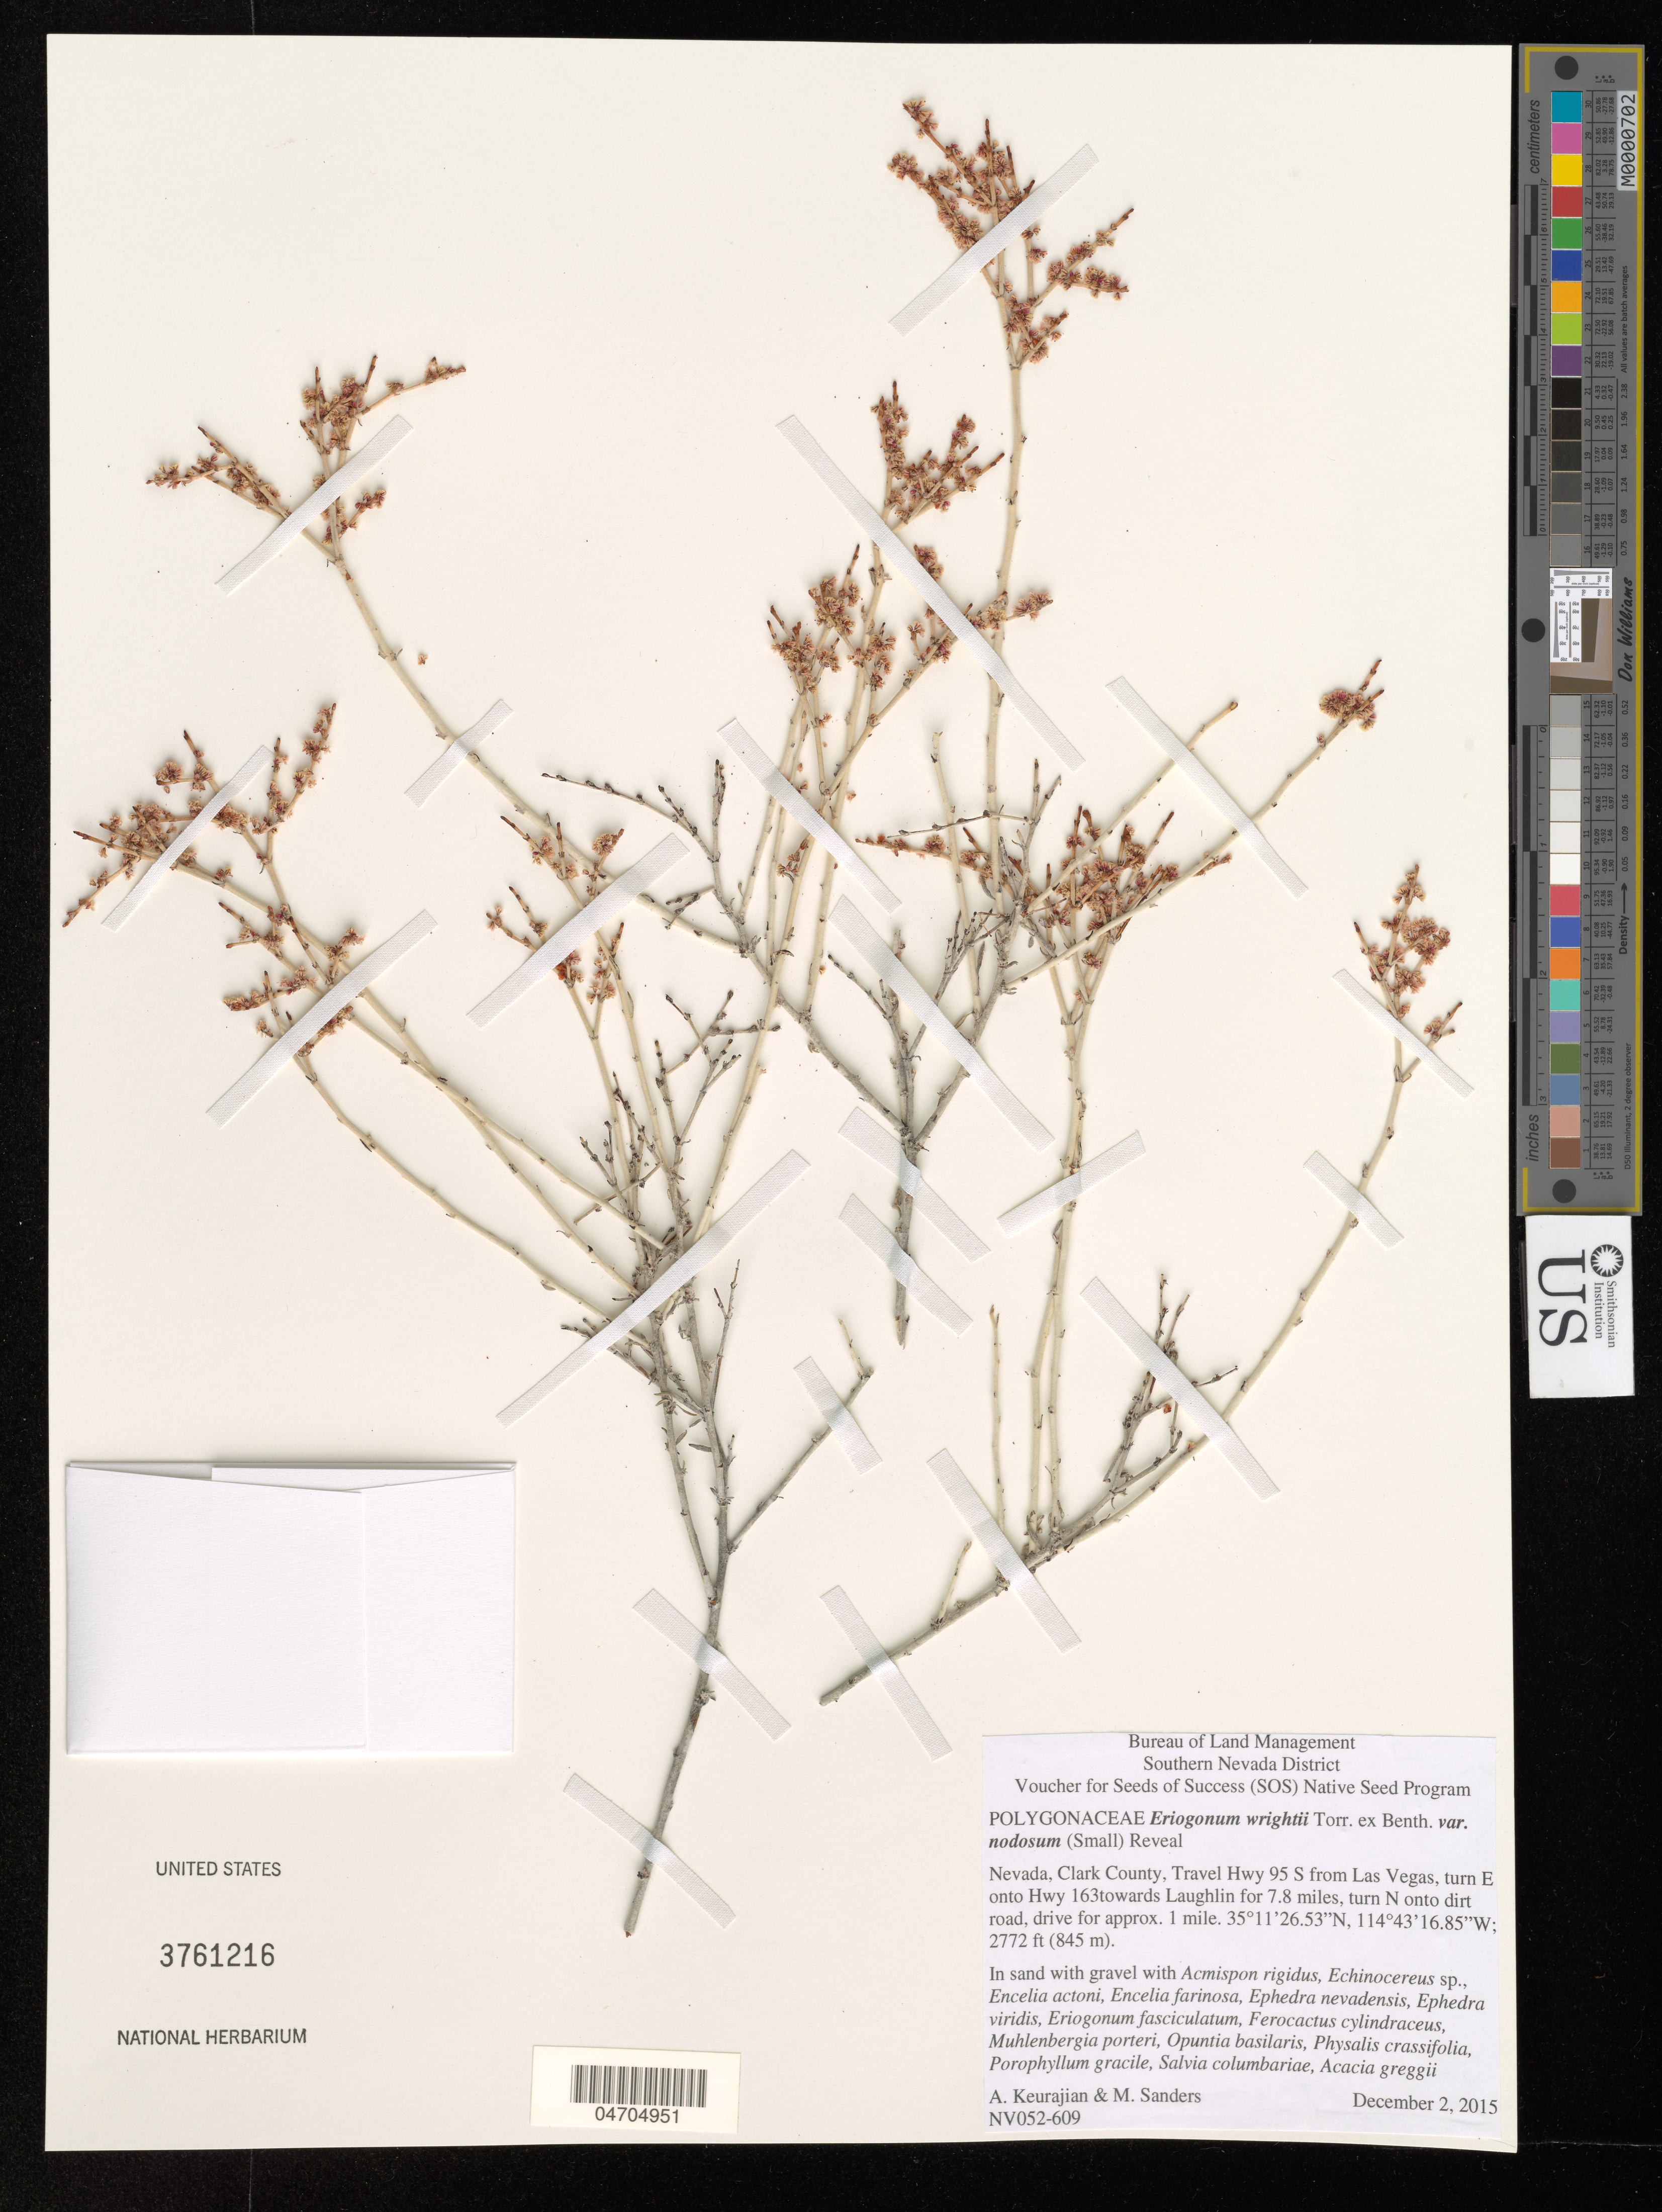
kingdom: Plantae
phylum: Tracheophyta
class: Magnoliopsida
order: Caryophyllales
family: Polygonaceae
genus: Eriogonum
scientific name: Eriogonum wrightii var. nodosum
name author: (Small) Reveal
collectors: A. Keurajian & M. Sanders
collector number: NV052-609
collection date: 2015-12-02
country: United States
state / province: Nevada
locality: Southern Nevada District. Clark County, Travel Hwy 95 S from Las Vegas, turn E onto Hwy 163 towards Laughlin for 7.8 miles, turn N onto dirt road, drive for approx. 1 mile.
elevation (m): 845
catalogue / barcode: US 3761216